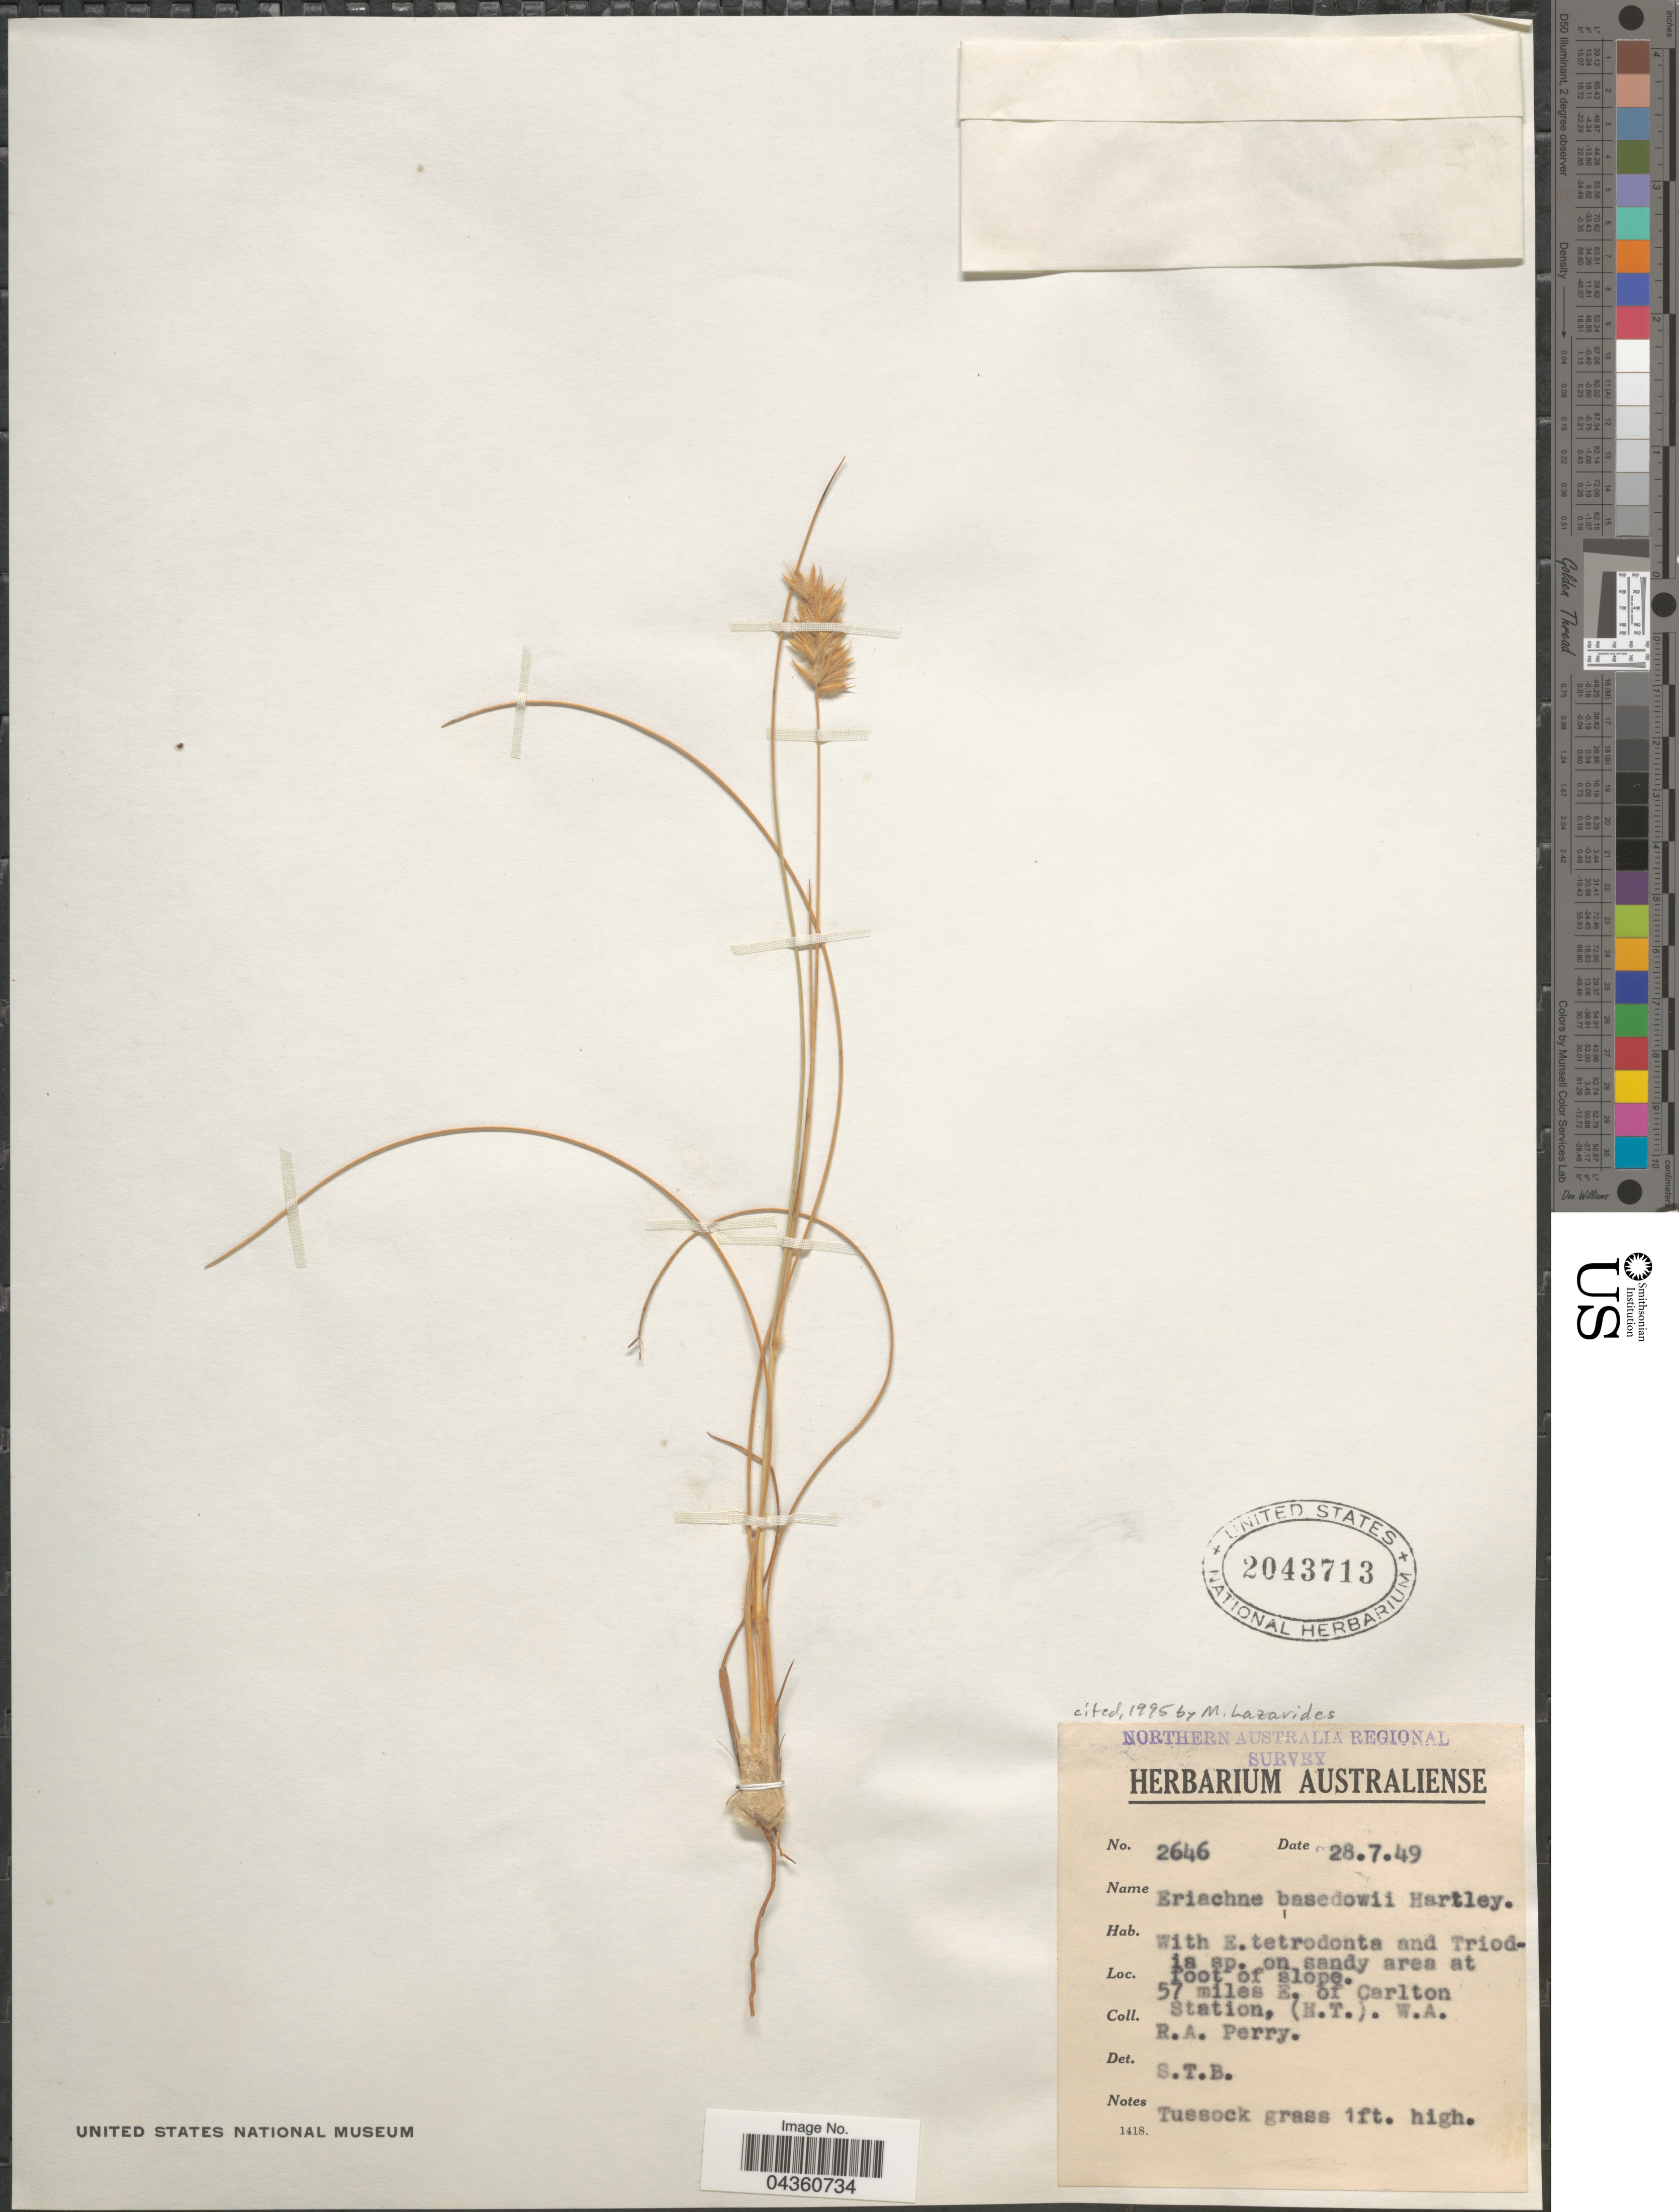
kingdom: Plantae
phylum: Tracheophyta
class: Liliopsida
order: Poales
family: Poaceae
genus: Eriachne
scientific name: Eriachne basedowii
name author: Hartley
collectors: Perry, R. A.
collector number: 2646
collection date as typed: Transcribed d/m/y: 28/7/49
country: Australia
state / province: Western Australia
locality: Northern Australia Regional Survey. On sandy area at foot of slope. 57 miles E. of Carlton Station, (N.T).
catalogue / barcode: US 2043713